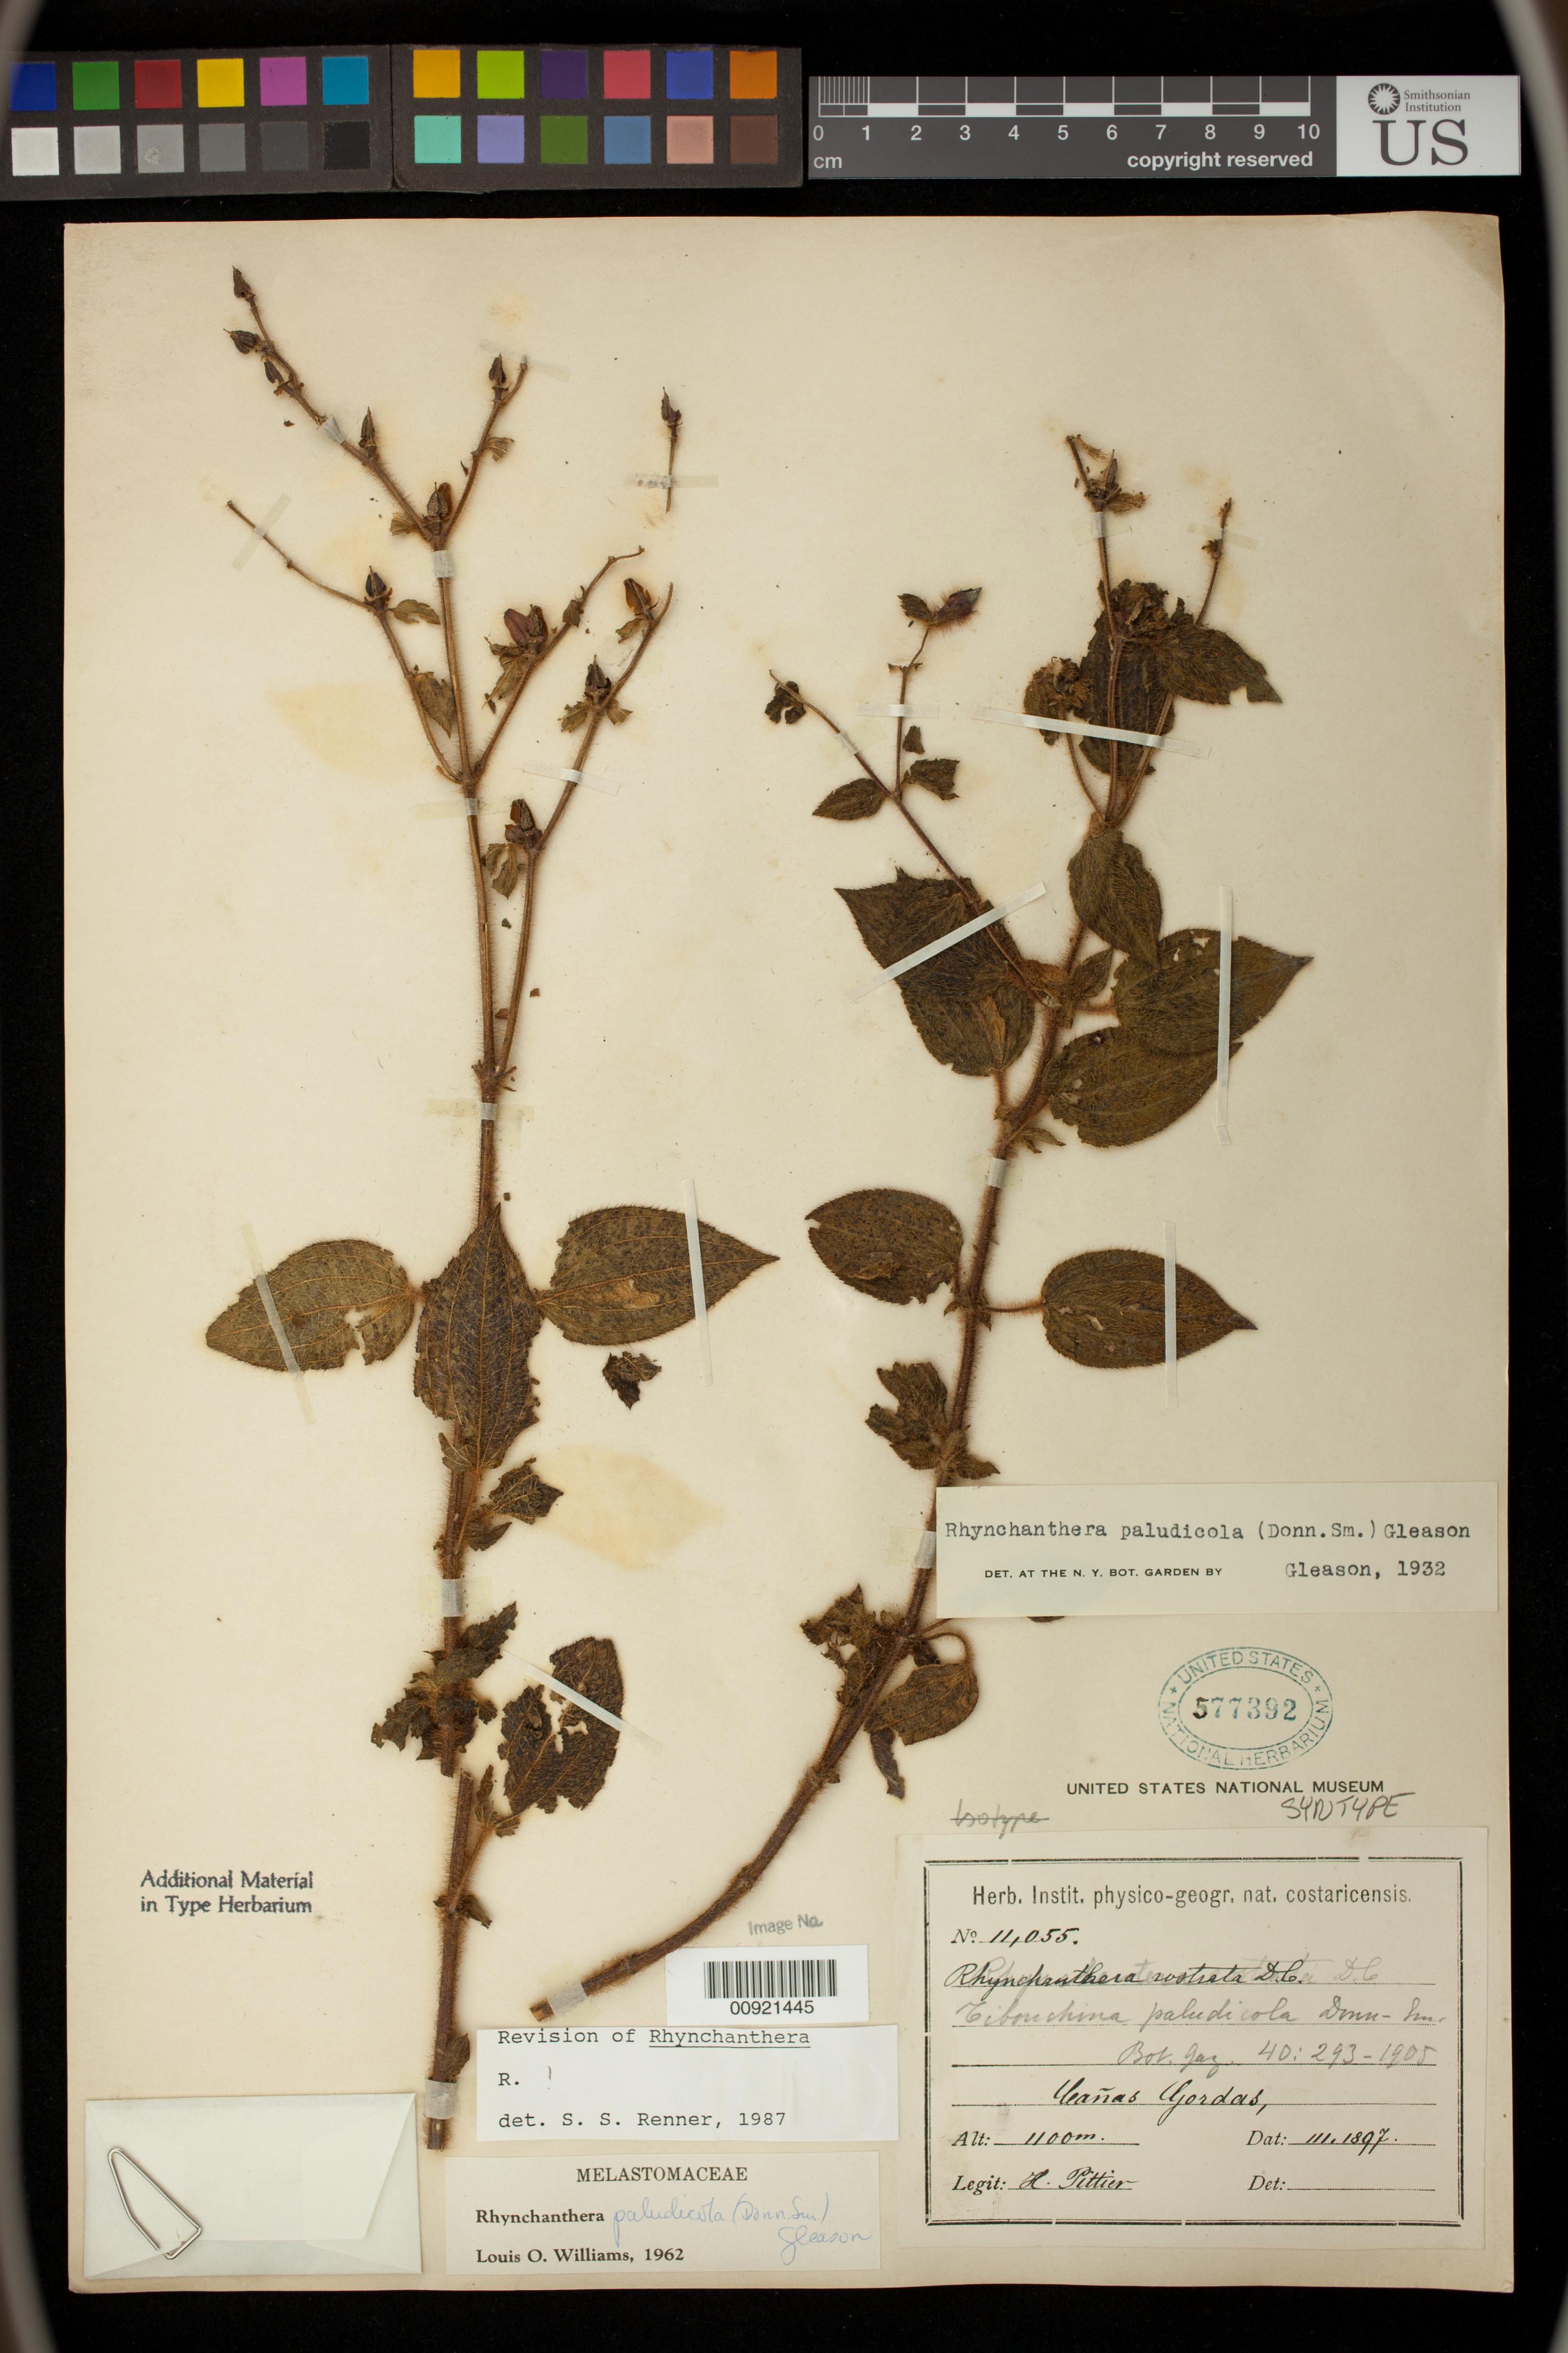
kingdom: Plantae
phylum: Tracheophyta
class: Magnoliopsida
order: Myrtales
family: Melastomataceae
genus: Tibouchina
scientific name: Tibouchina paludicola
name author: Donn. Sm.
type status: Syntype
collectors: H. F. Pittier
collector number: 11055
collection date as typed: Mar 1897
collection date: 1897-03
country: Costa Rica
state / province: Puntarenas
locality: Rio Canas Gordas, Comarca de Puntarenas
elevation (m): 1100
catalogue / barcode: US 577392